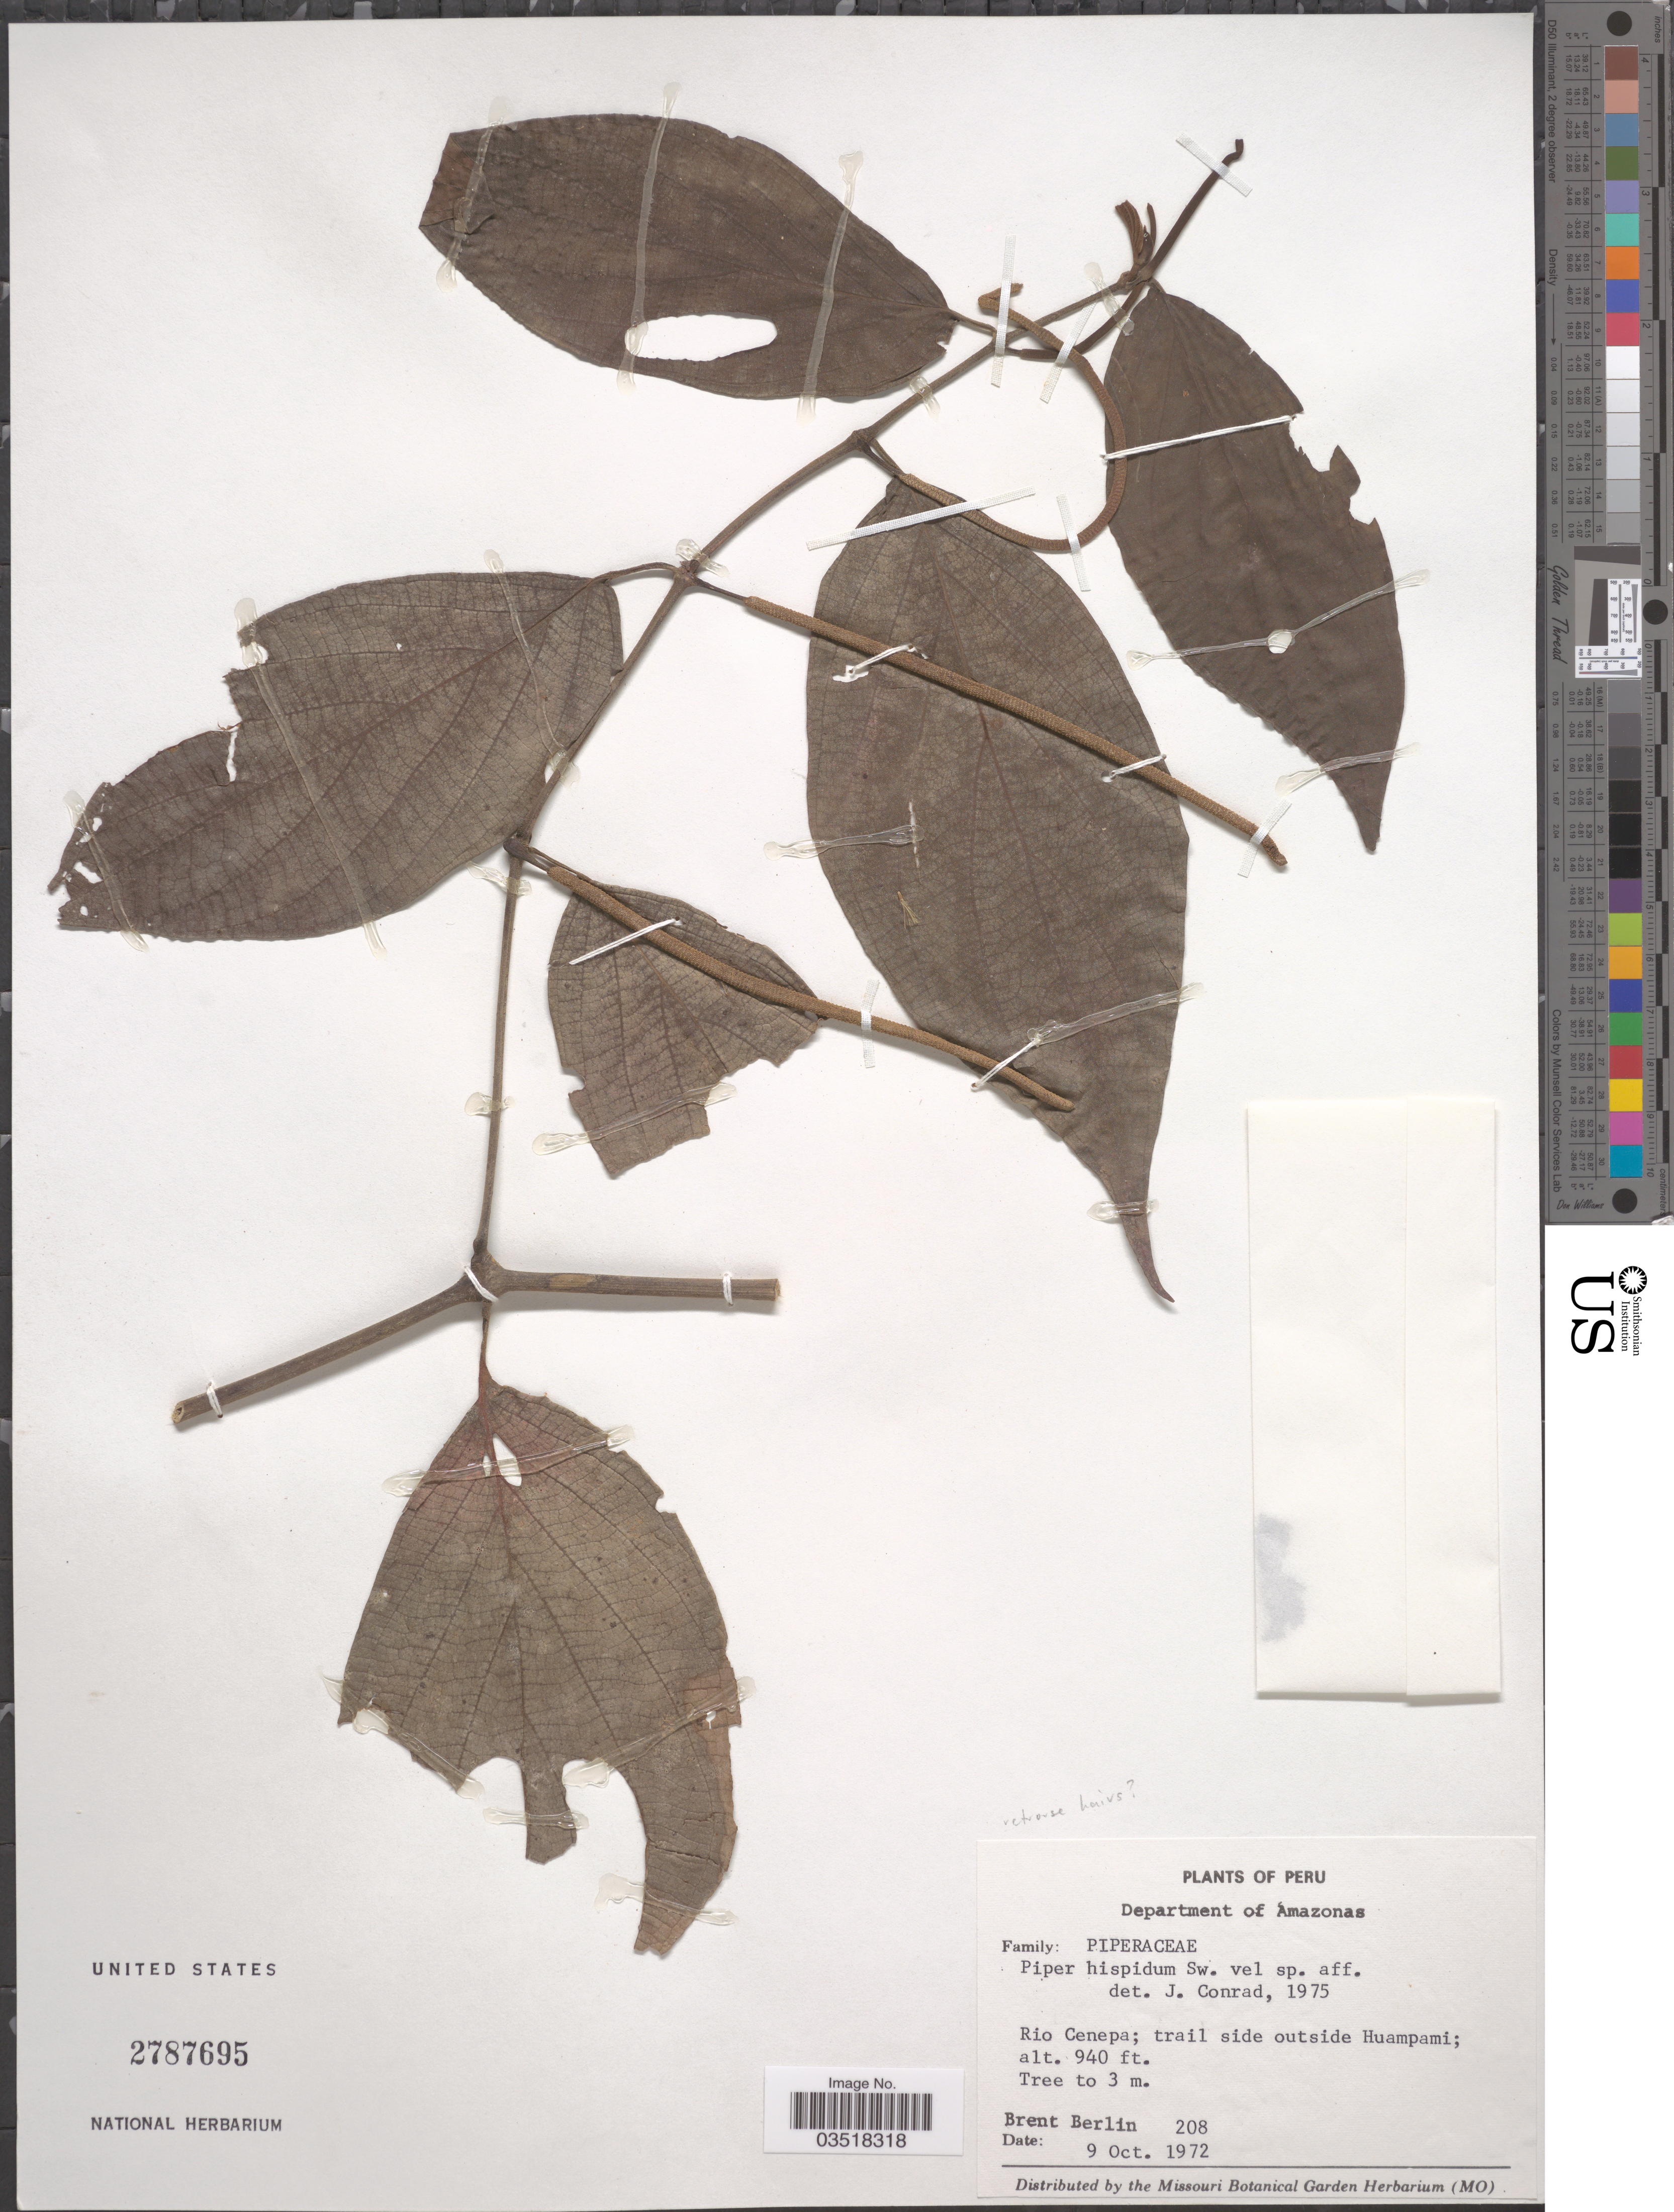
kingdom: Plantae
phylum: Tracheophyta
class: Magnoliopsida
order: Piperales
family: Piperaceae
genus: Piper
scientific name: Piper hispidum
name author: Sw.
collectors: B. Berlin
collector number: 208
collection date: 1972-10-09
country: Peru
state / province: Amazonas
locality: Department of Amazonas. Rio Cenepa; trail side outside Huampami.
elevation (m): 287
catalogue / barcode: US 2787695